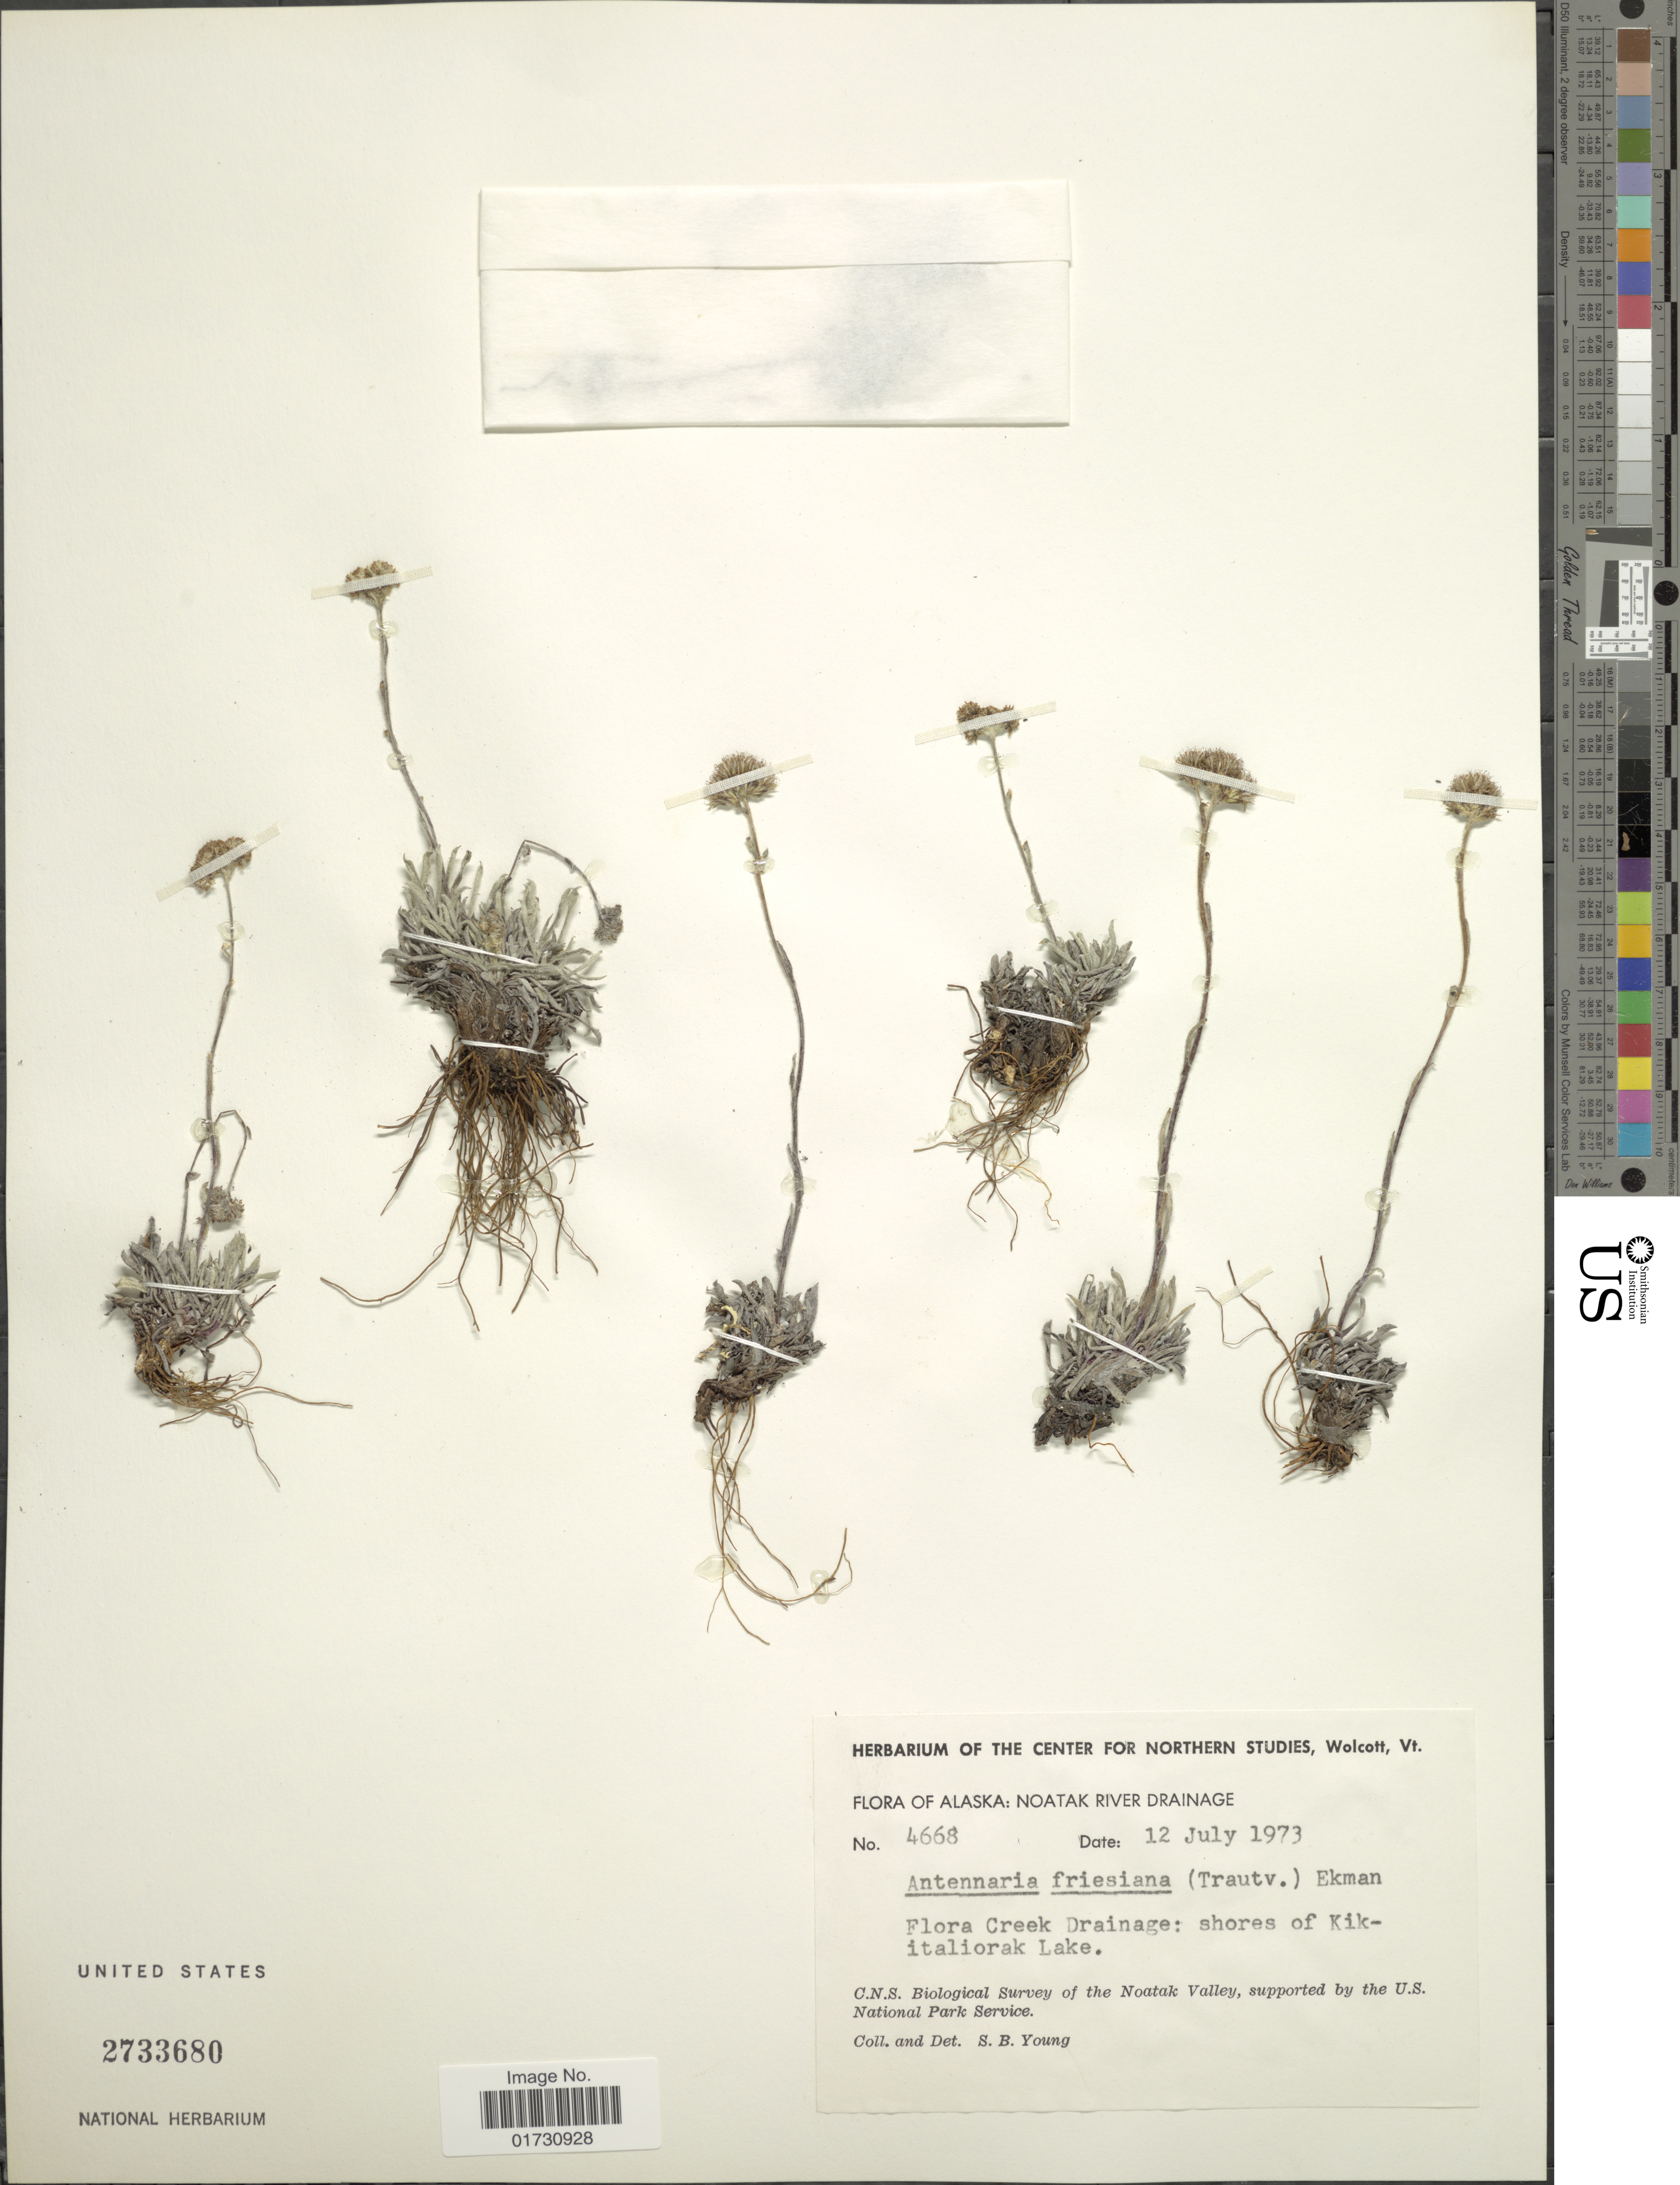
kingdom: Plantae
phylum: Tracheophyta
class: Magnoliopsida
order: Asterales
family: Asteraceae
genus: Antennaria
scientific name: Antennaria friesiana subsp. friesiana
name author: (Trautv.) Ekman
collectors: S. Young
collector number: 4668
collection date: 1973-07-12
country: United States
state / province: Alaska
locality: Noatak River Drainage, Flora Creek Drainage: shores of Kikitaliorak Lake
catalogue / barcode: US 2733680